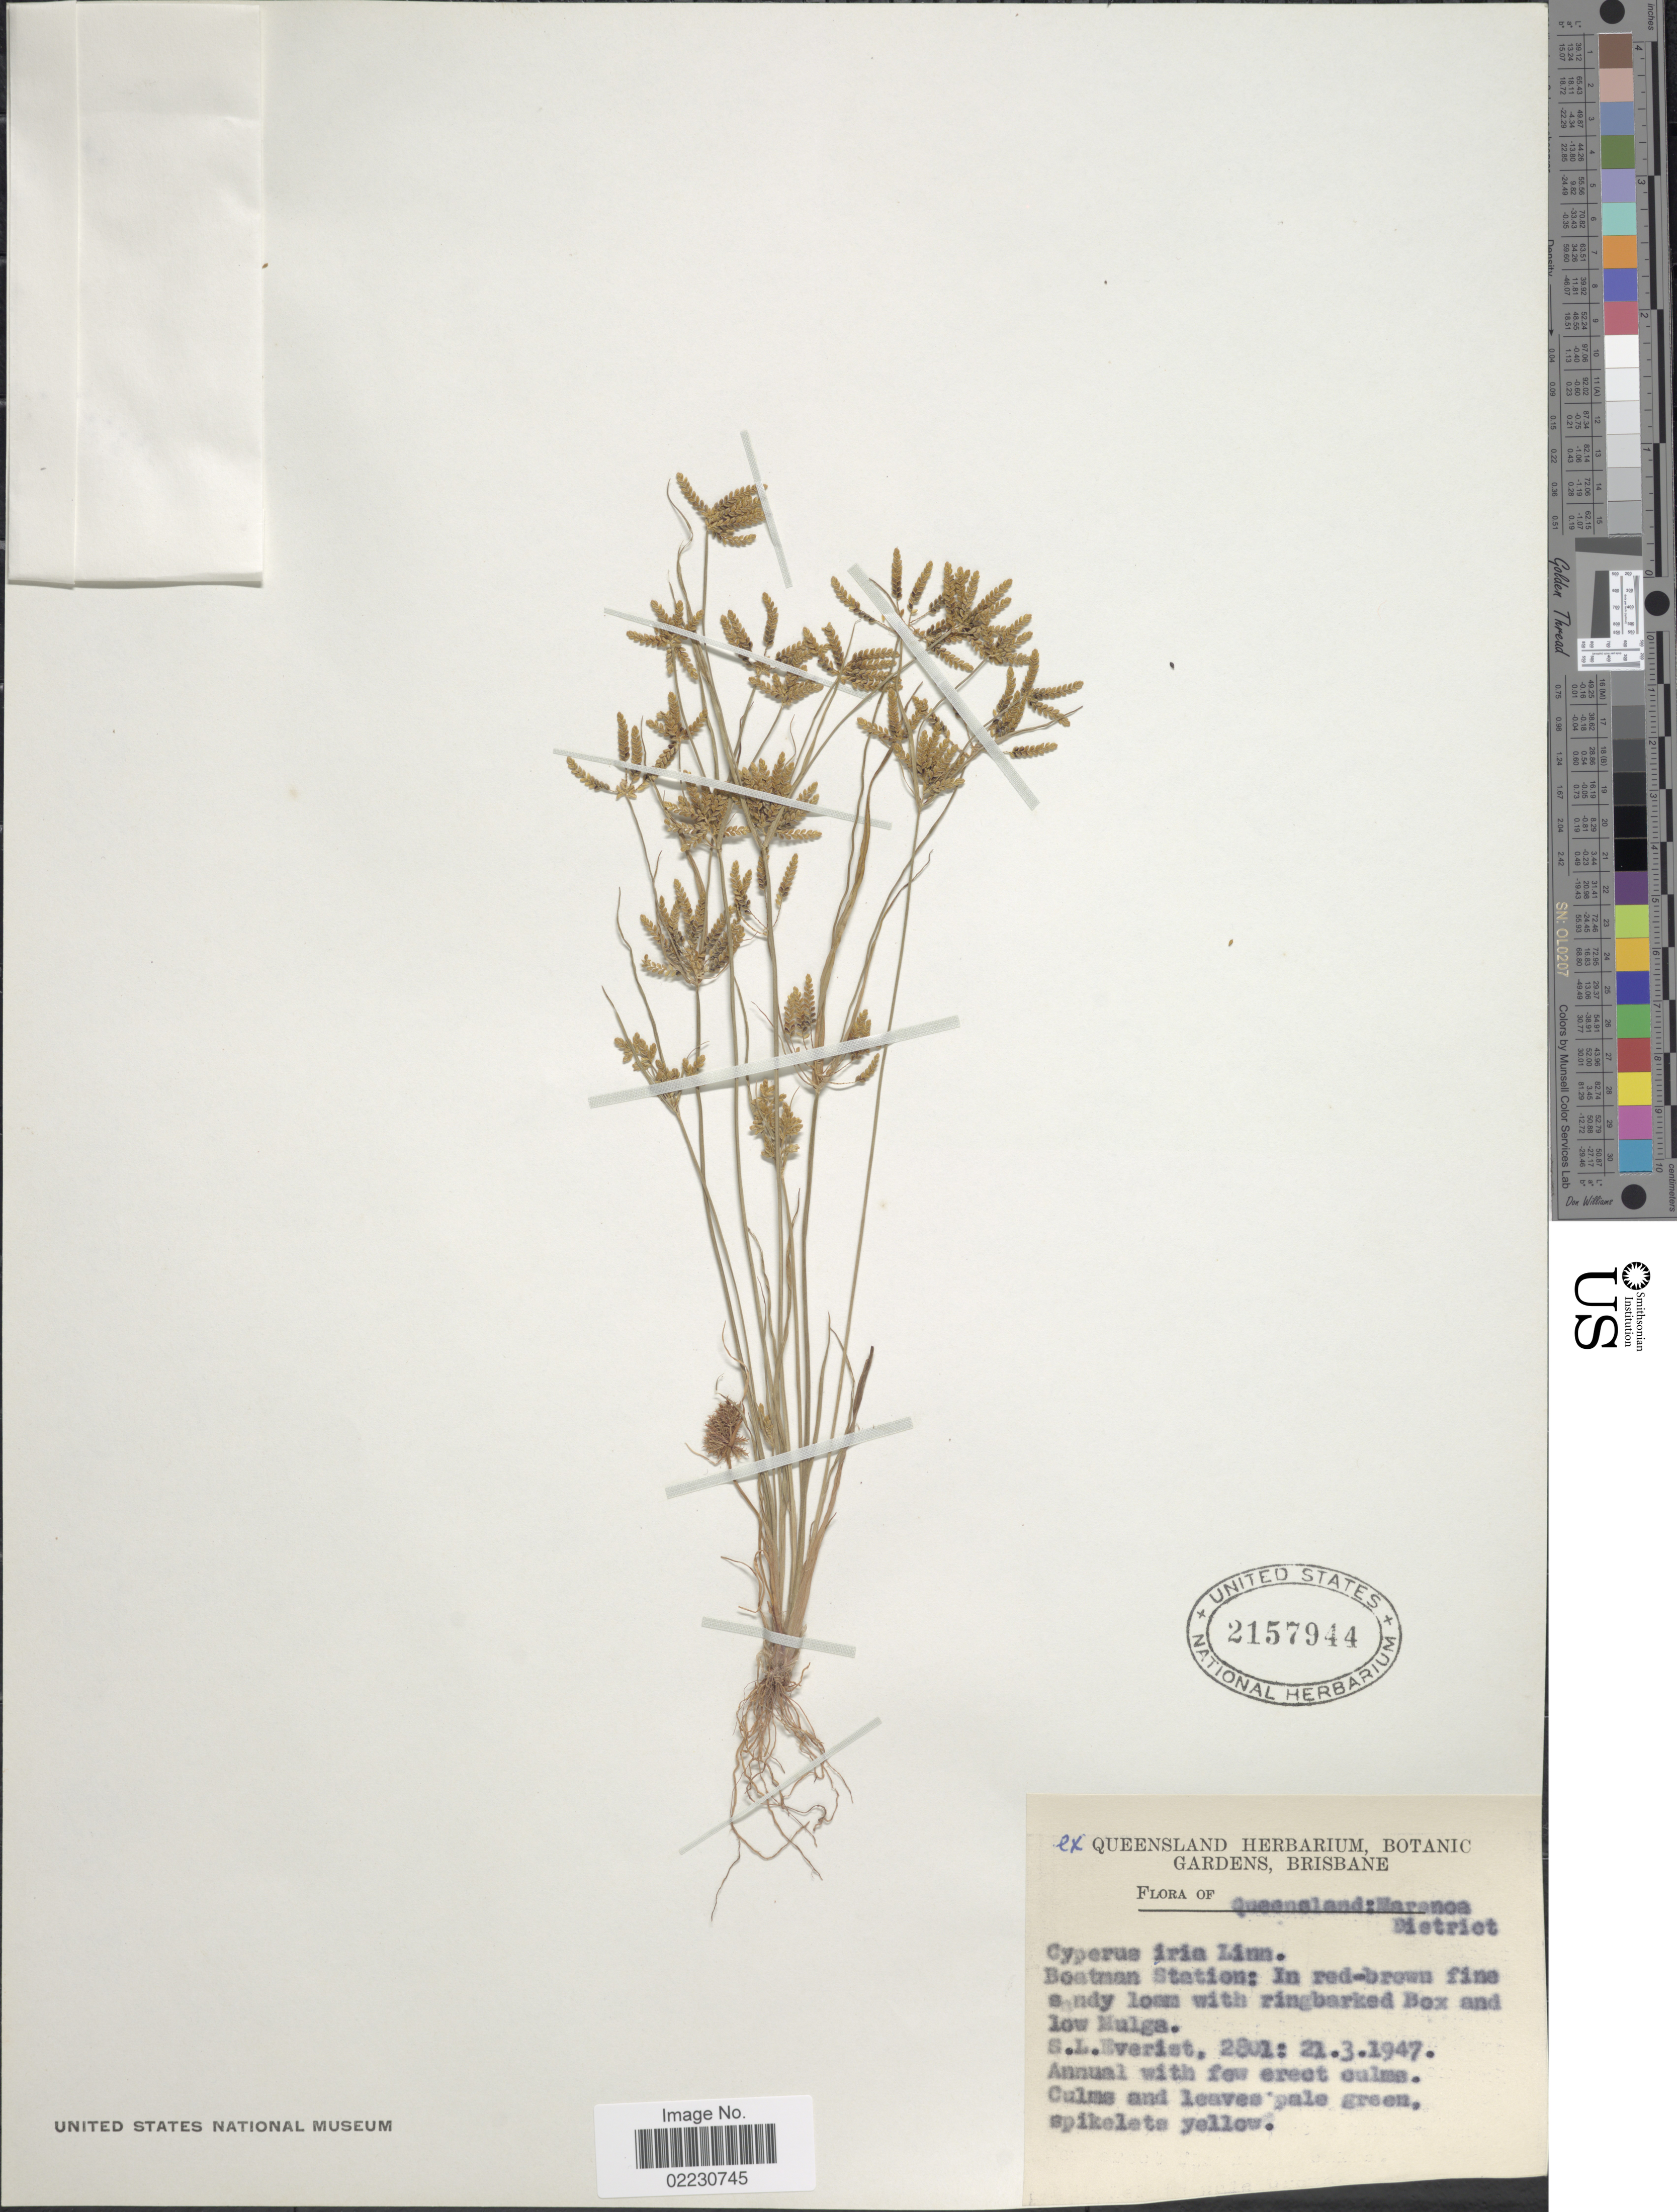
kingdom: Plantae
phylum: Tracheophyta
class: Liliopsida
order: Poales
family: Cyperaceae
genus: Cyperus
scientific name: Cyperus iria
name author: L.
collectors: S. Everist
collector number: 2801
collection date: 1947-03-21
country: Australia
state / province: Queensland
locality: Maranoa District, Boatman Station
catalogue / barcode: US 2157944